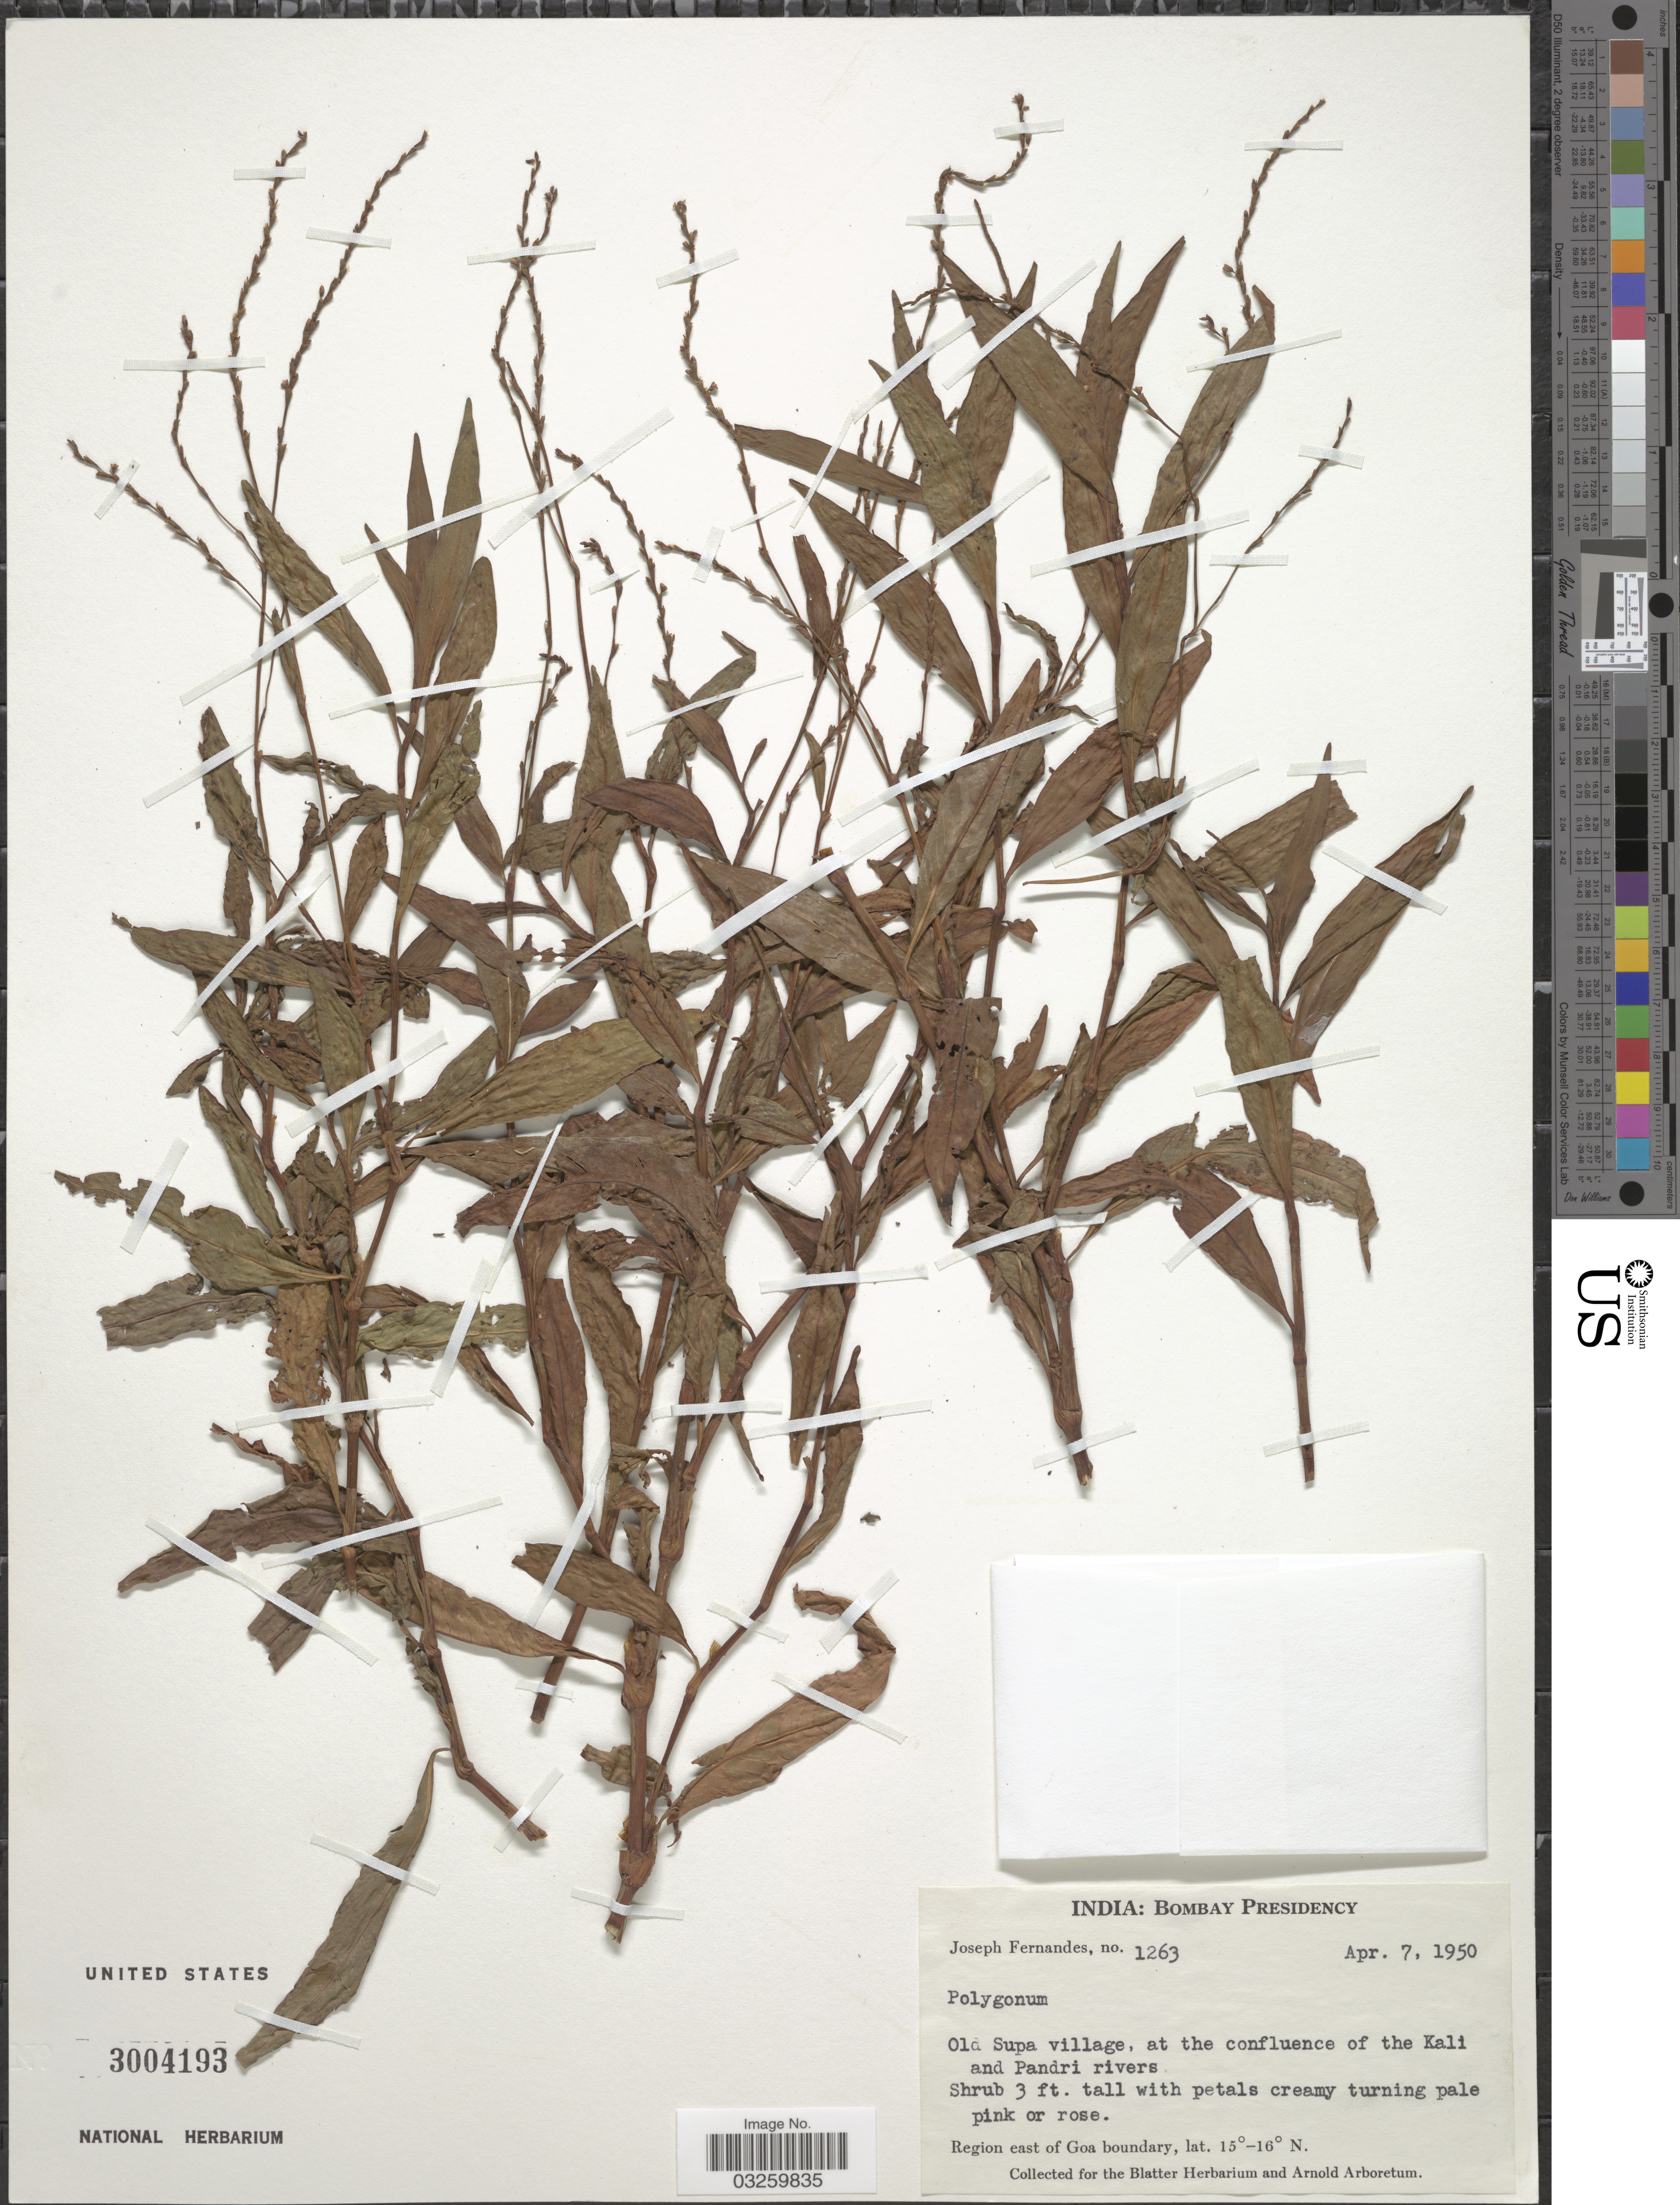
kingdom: Plantae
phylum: Tracheophyta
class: Magnoliopsida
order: Caryophyllales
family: Polygonaceae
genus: Polygonum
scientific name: Polygonum sp.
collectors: J. Fernandes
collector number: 1263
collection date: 1950-04-07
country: India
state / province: Goa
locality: Bombay Presidency. Old Supa village, at the confluence of the Kali and Pandri rivers. Region east of Goa boundary.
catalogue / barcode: US 3004193